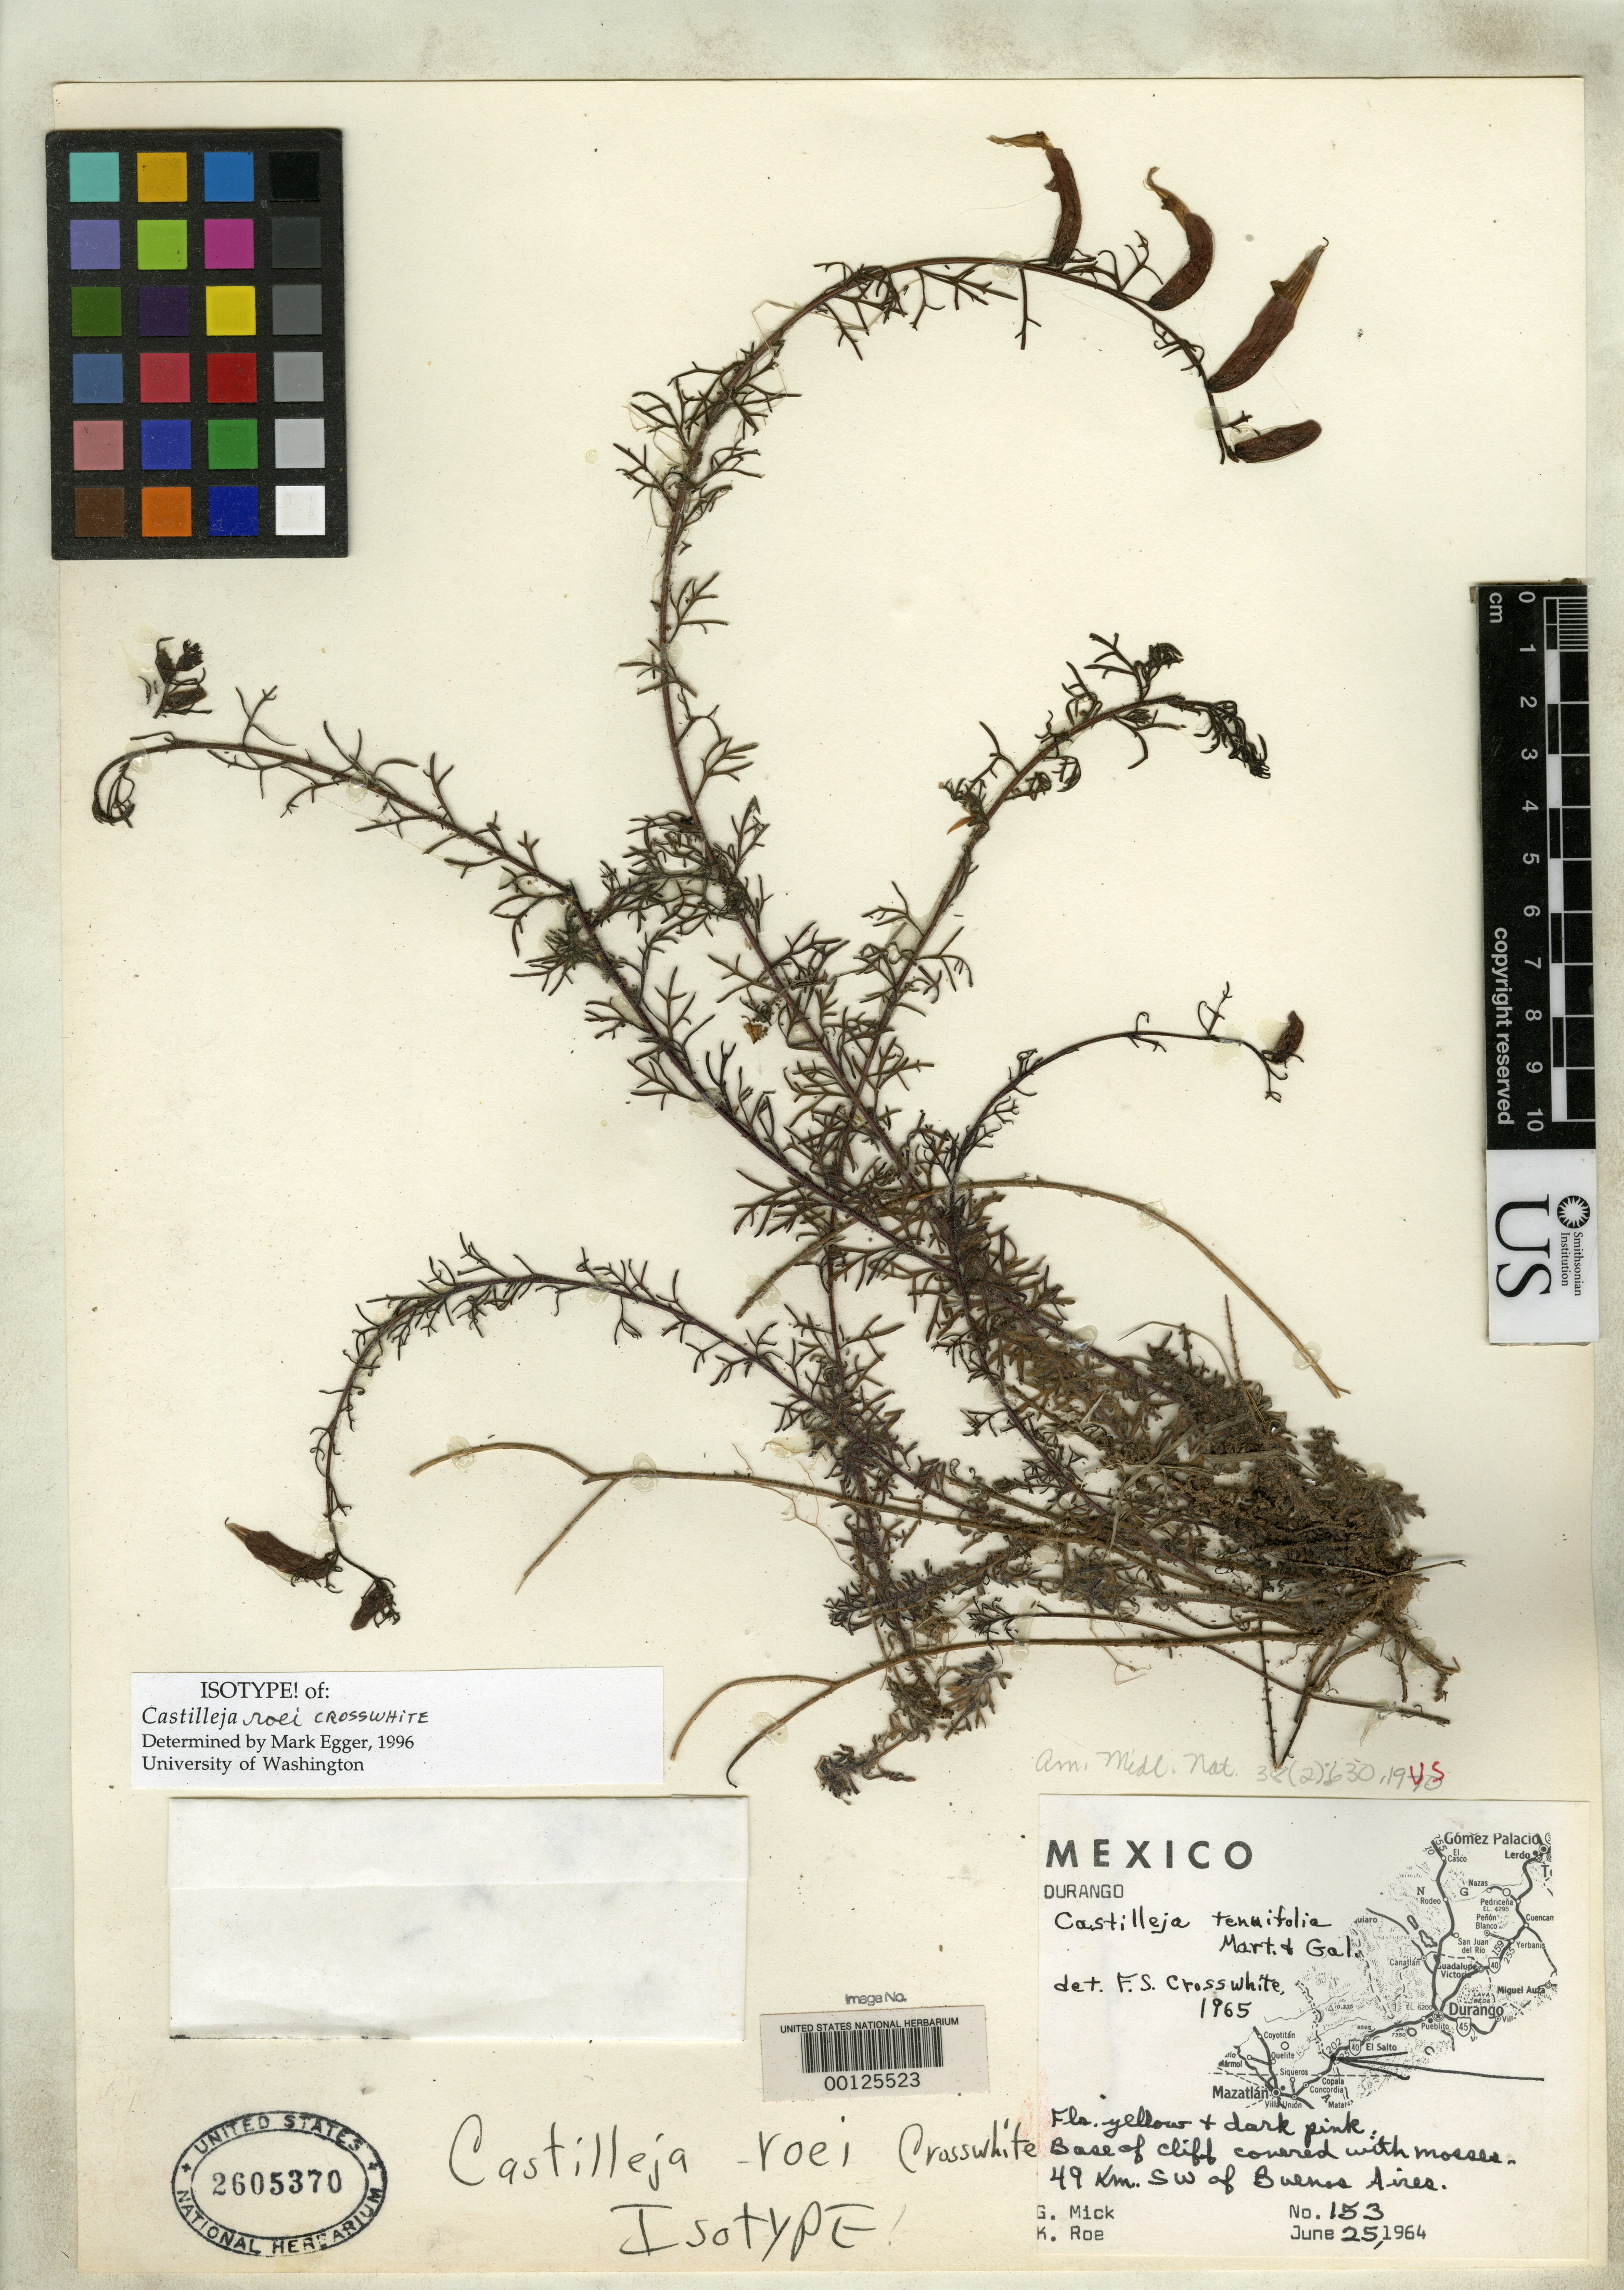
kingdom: Plantae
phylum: Tracheophyta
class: Magnoliopsida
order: Lamiales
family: Orobanchaceae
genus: Castilleja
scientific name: Castilleja roei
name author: Crossw.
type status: Isotype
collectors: G. Mick & K. E. Roe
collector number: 153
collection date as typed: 25 Jun 1964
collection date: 1964-06-25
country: Mexico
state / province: Durango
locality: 49 km SW of Buenos Aires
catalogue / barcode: US 2605370